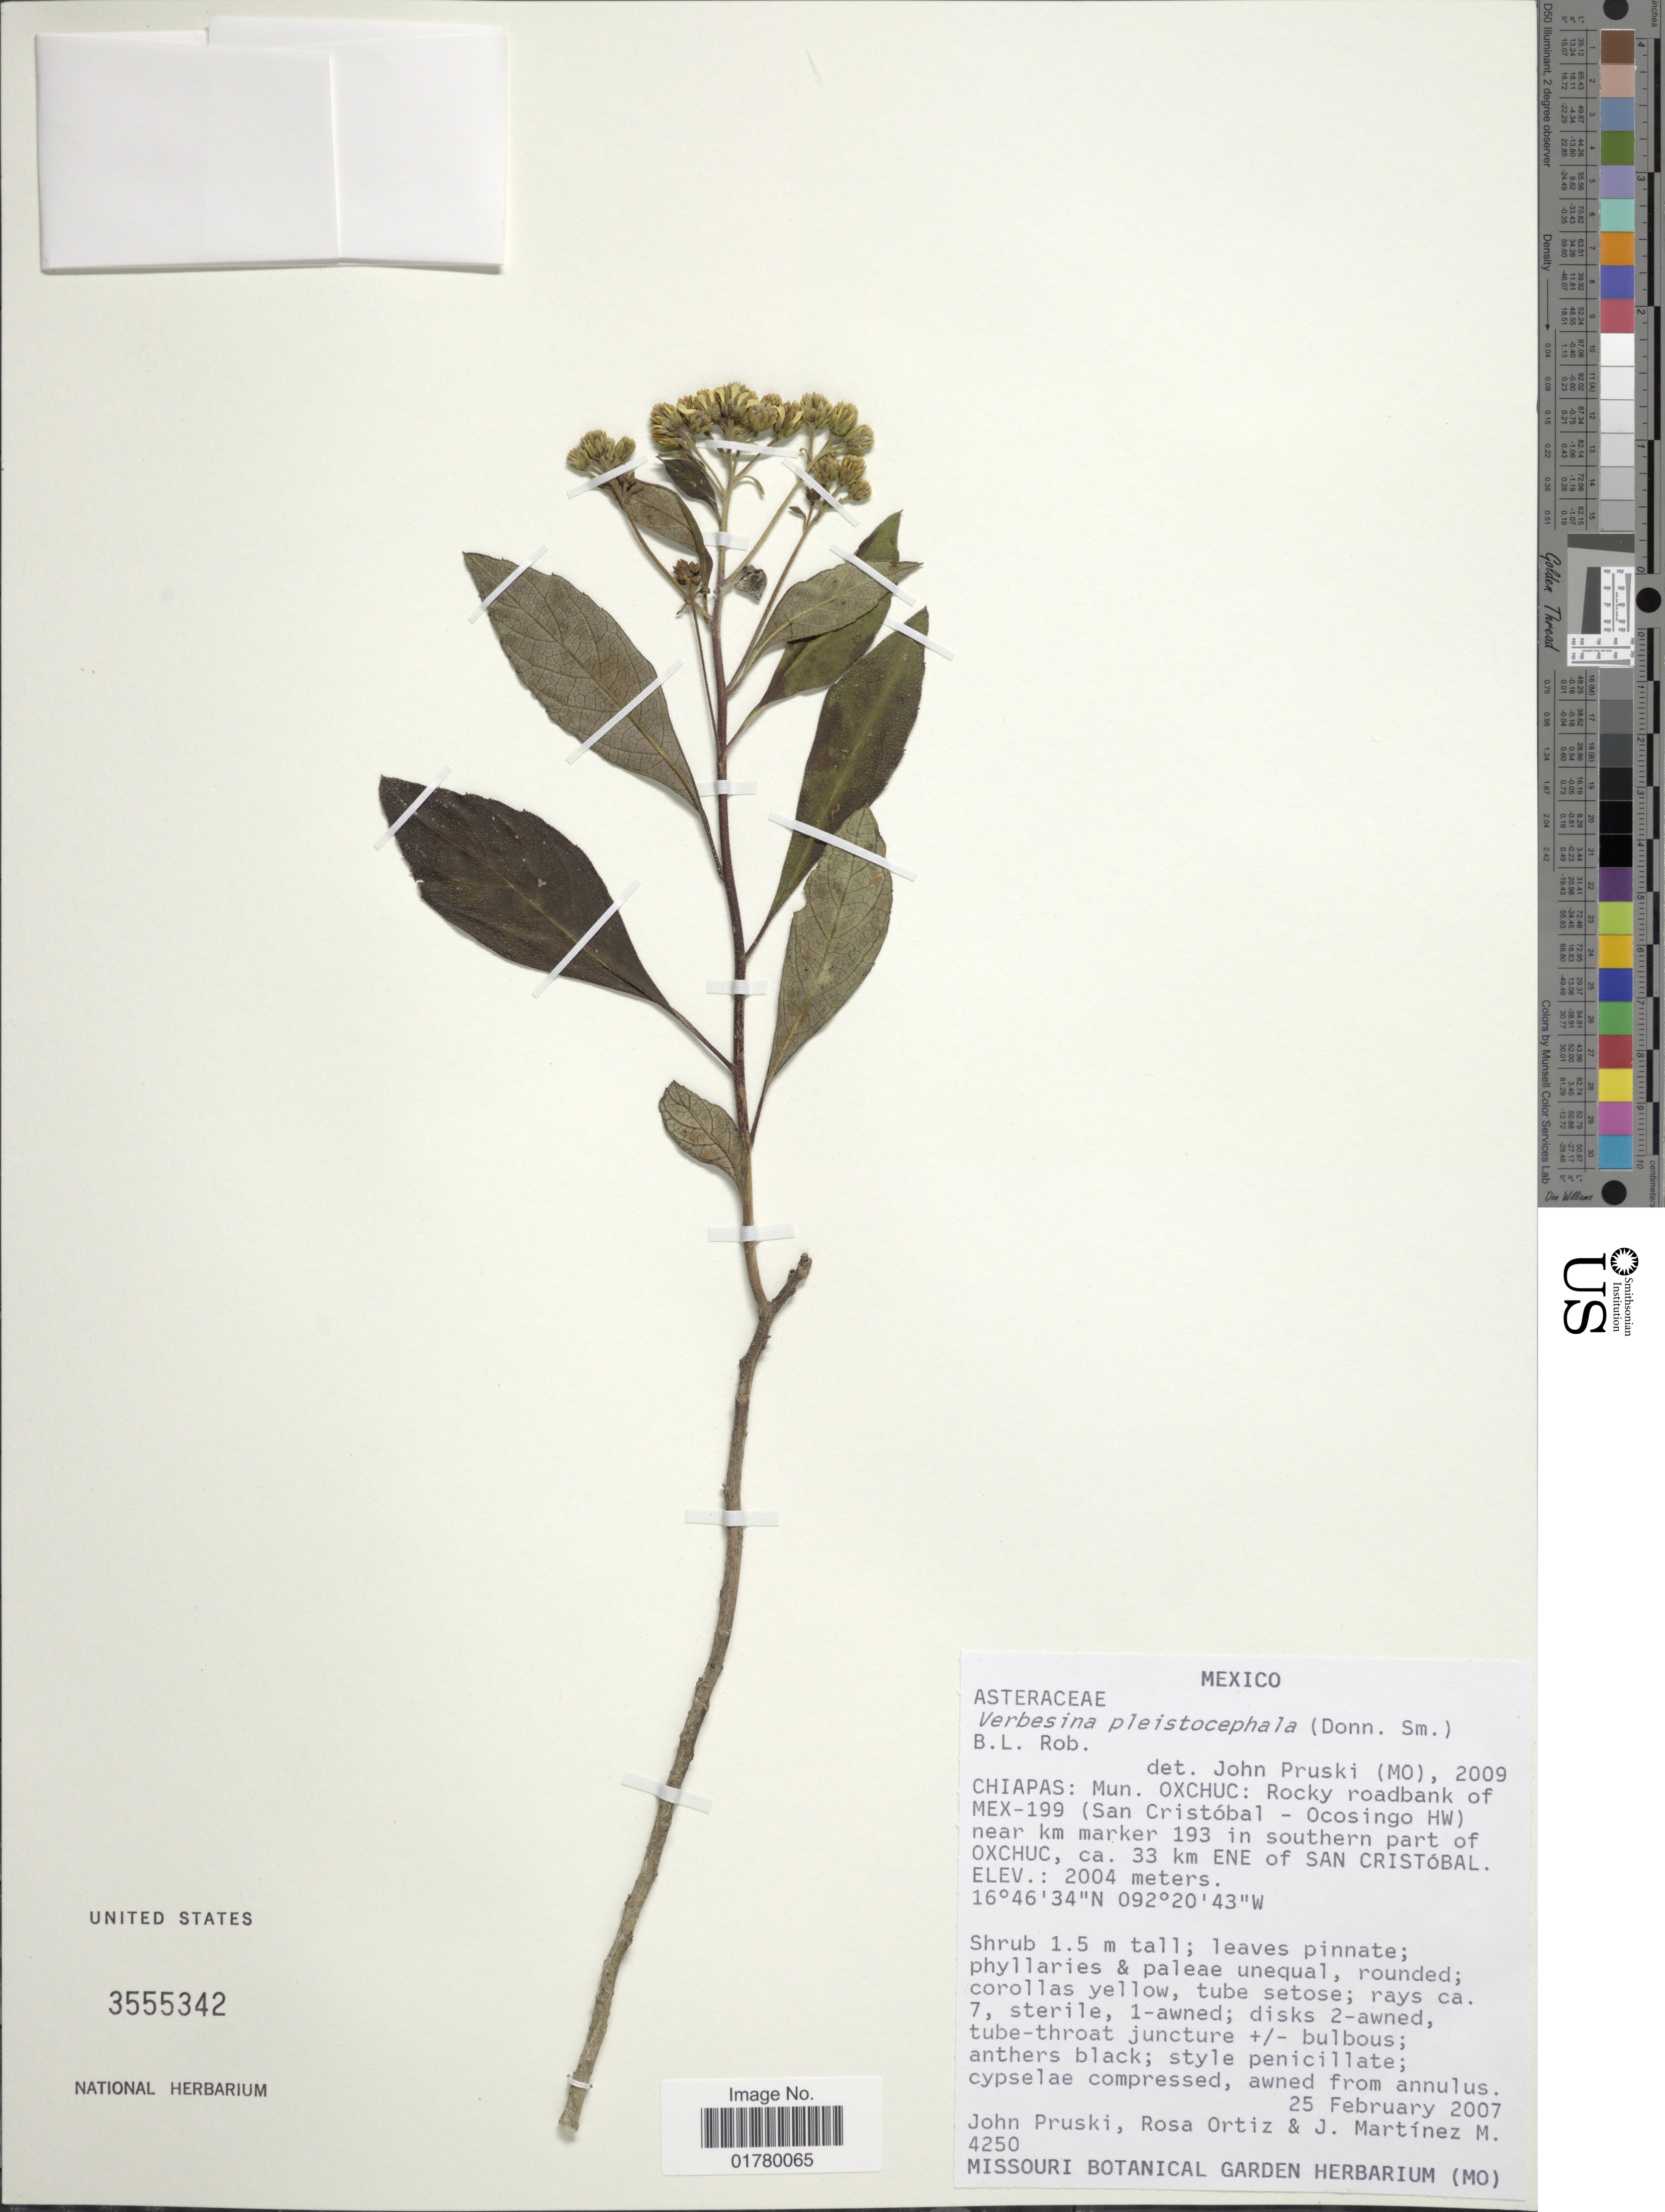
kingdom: Plantae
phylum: Tracheophyta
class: Magnoliopsida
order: Asterales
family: Asteraceae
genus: Verbesina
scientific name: Verbesina pleistocephala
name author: (Donn. Sm.) B.L. Rob.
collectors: J. F. Pruski, R. del C. Ortiz & J. Martínez M.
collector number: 4250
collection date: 2007-02-25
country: Mexico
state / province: Chiapas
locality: Mun. Oxchuc: Rocky roadbank of Mex-199 (San Cristóbal - Ocosingo HW) near km marker 193 in southern part of Oxchuc, ca. 33 km ENE of San Cristóbal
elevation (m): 2004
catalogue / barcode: US 3555342